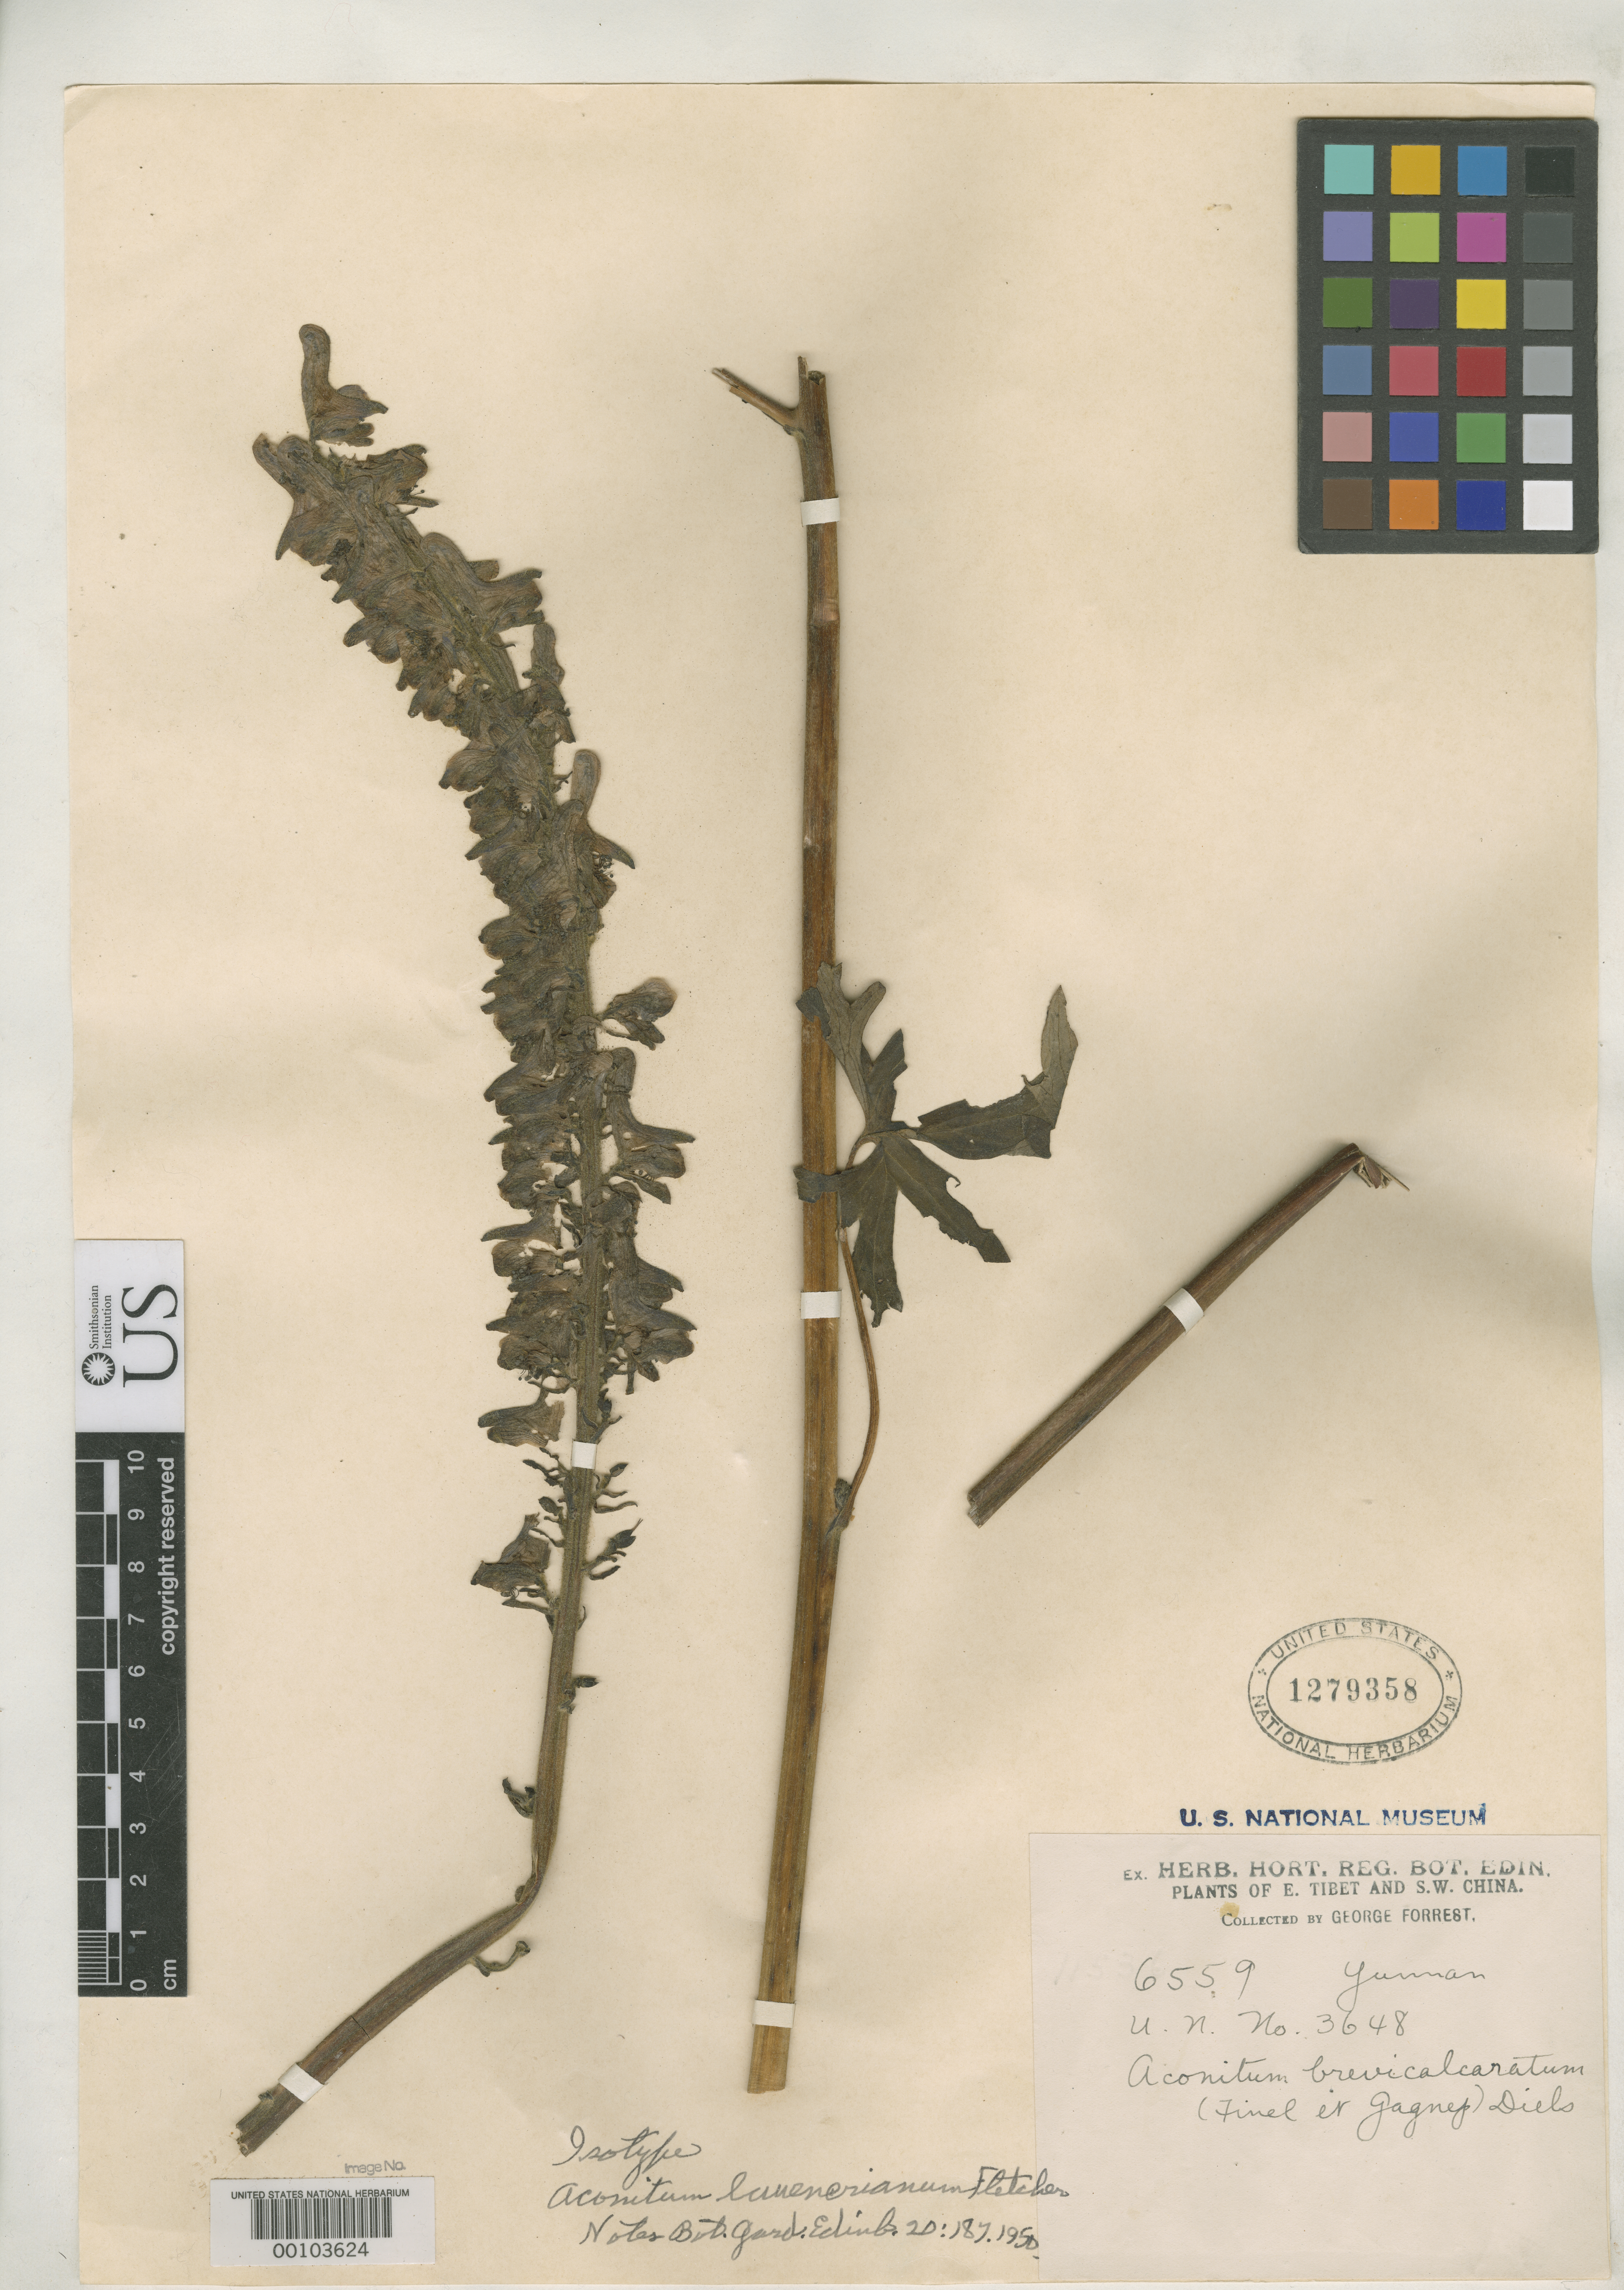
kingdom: Plantae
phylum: Tracheophyta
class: Magnoliopsida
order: Ranunculales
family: Ranunculaceae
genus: Aconitum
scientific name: Aconitum lauenerianum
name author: H.R. Fletcher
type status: Isotype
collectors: G. Forrest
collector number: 6559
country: China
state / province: Yunnan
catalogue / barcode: US 1279358